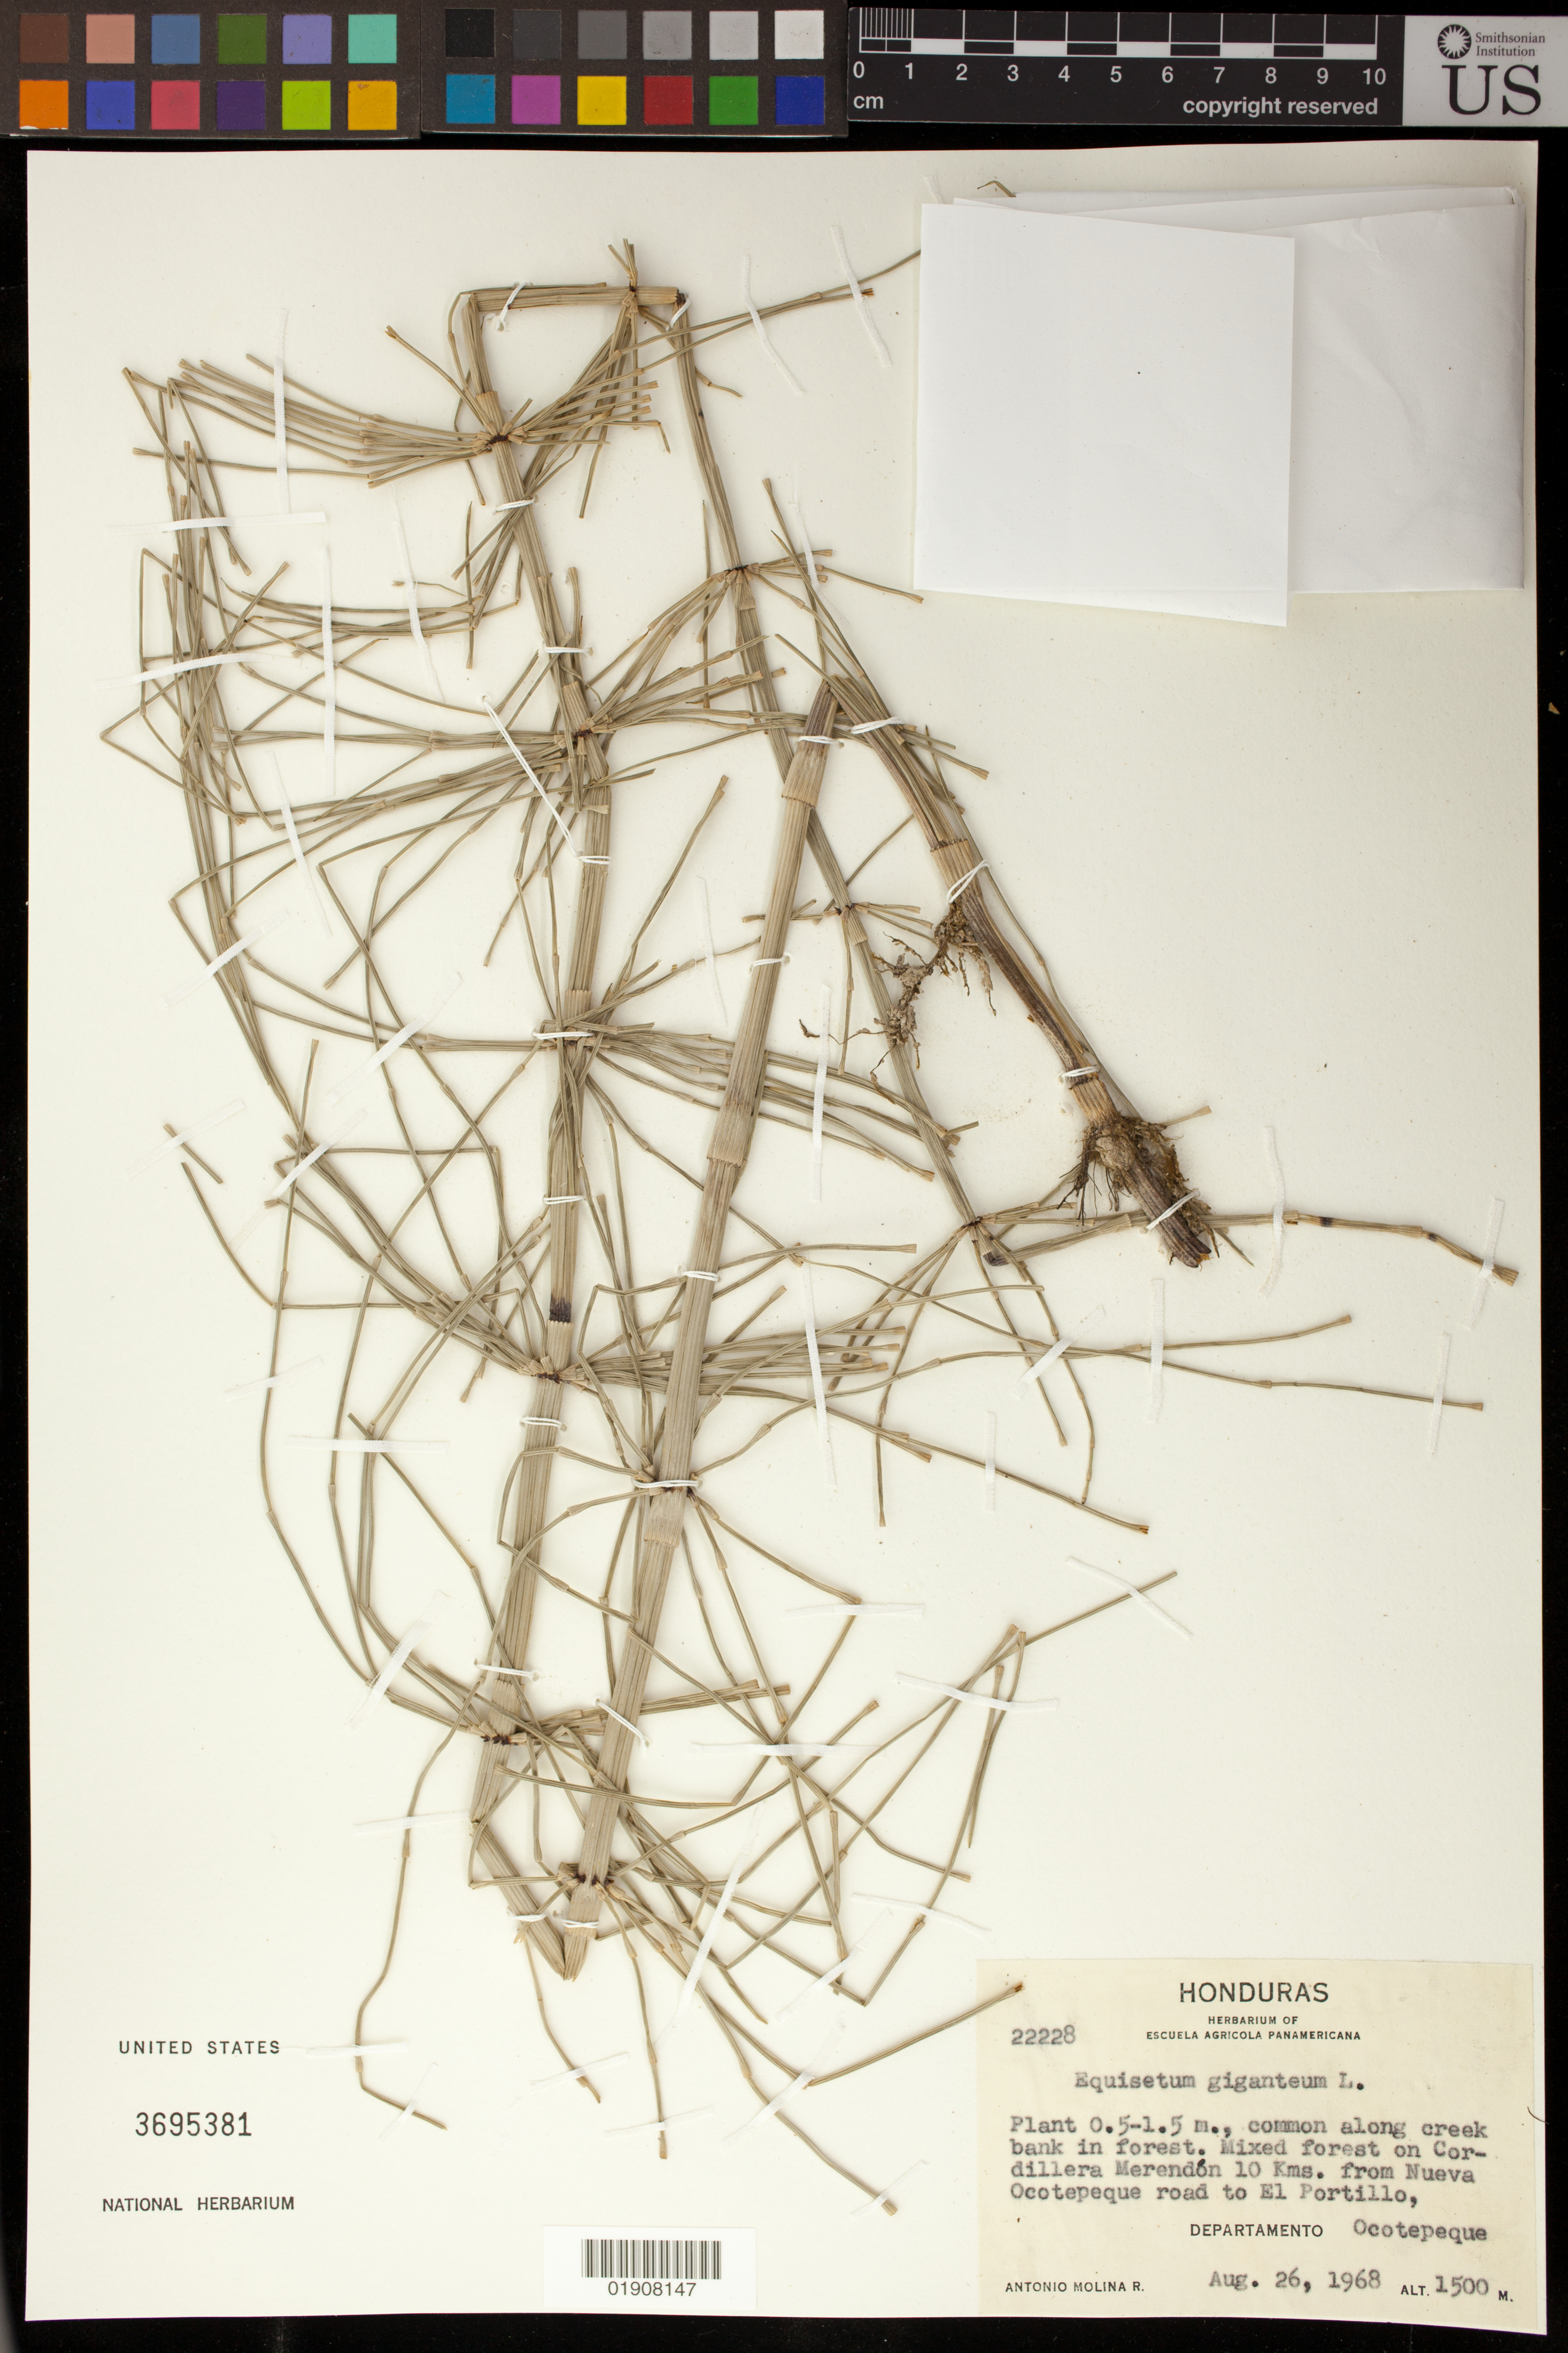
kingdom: Plantae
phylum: Tracheophyta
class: Polypodiopsida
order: Equisetales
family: Equisetaceae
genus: Equisetum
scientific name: Equisetum giganteum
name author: L.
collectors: A. Molina R.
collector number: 22228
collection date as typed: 26 Aug 1968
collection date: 1968-08-26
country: Honduras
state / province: Ocotepeque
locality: Cordillera Merendon, 10 kms from Nueva Ocotepeque road to El Portillo.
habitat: Mixed forest.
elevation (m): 1500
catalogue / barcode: US 3695381